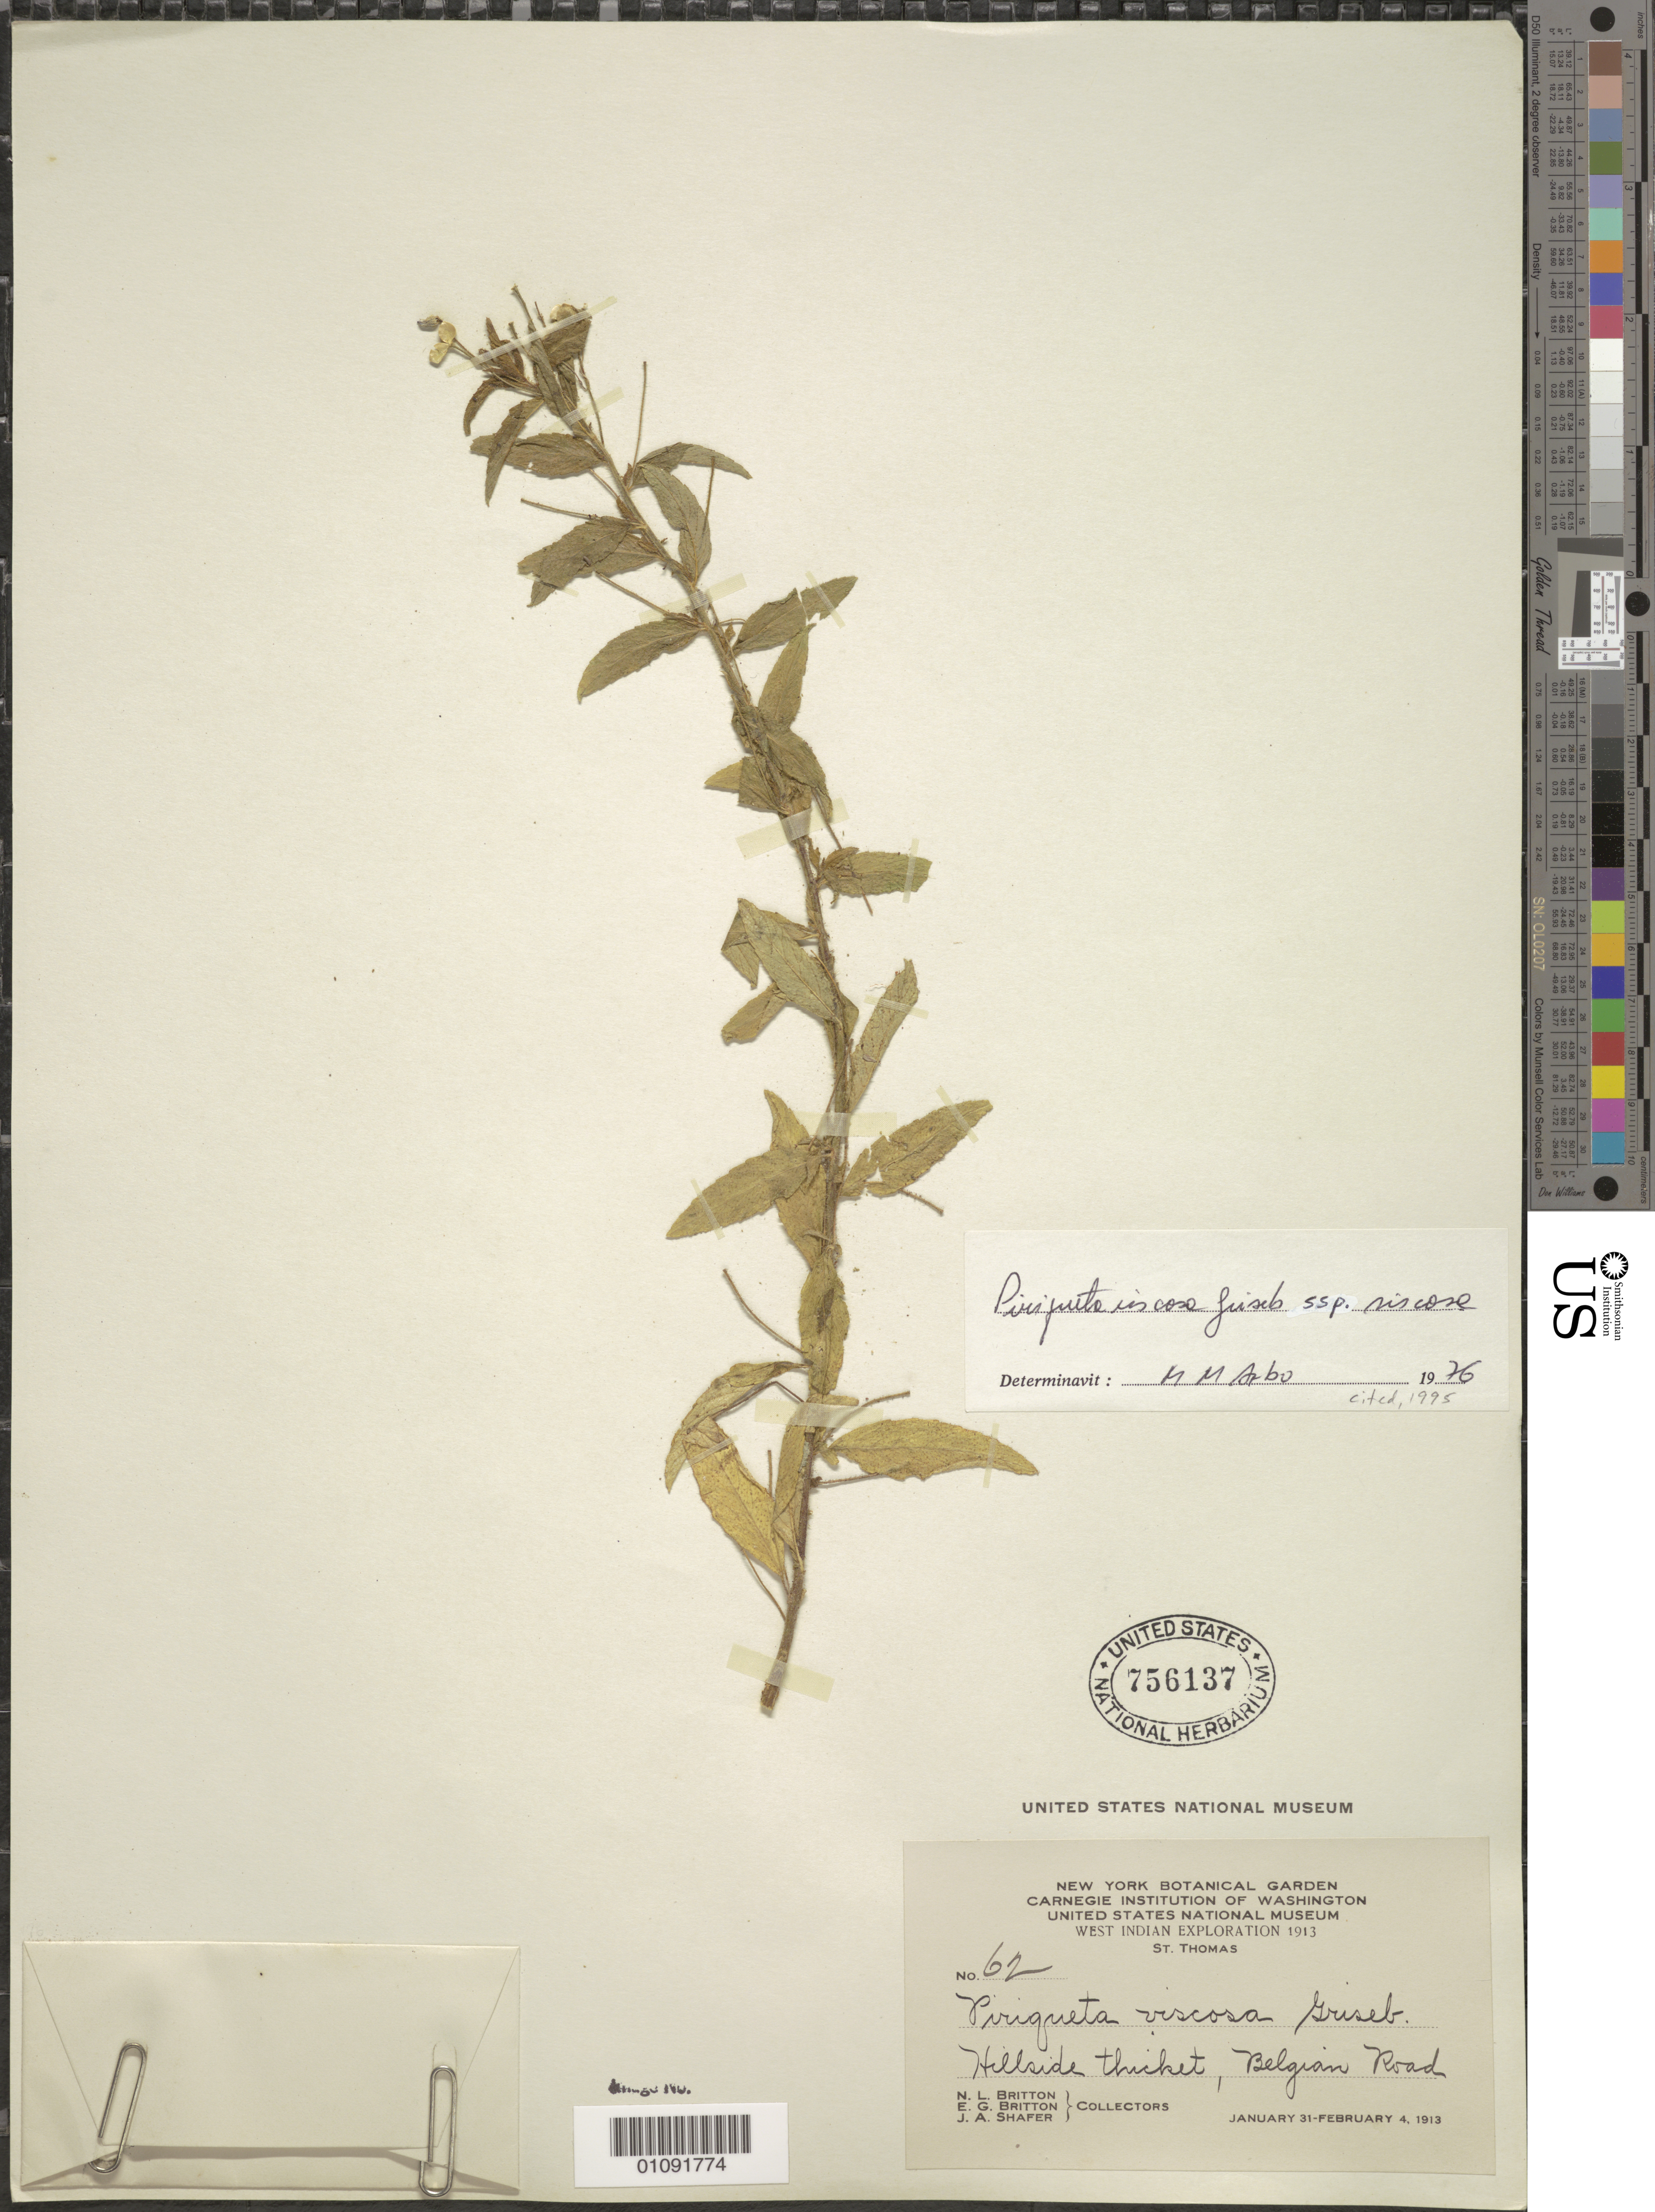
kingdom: Plantae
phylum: Tracheophyta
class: Magnoliopsida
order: Malpighiales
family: Turneraceae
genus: Piriqueta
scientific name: Piriqueta viscosa subsp. viscosa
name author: Griseb.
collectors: N. Britton, E. G. Britton & J. A. Shafer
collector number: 62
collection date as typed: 31 Jan 1913 to 04 Feb 1913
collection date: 1913-01-31/1913-02-04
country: U.S. Virgin Islands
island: St. Thomas I.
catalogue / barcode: US 756137